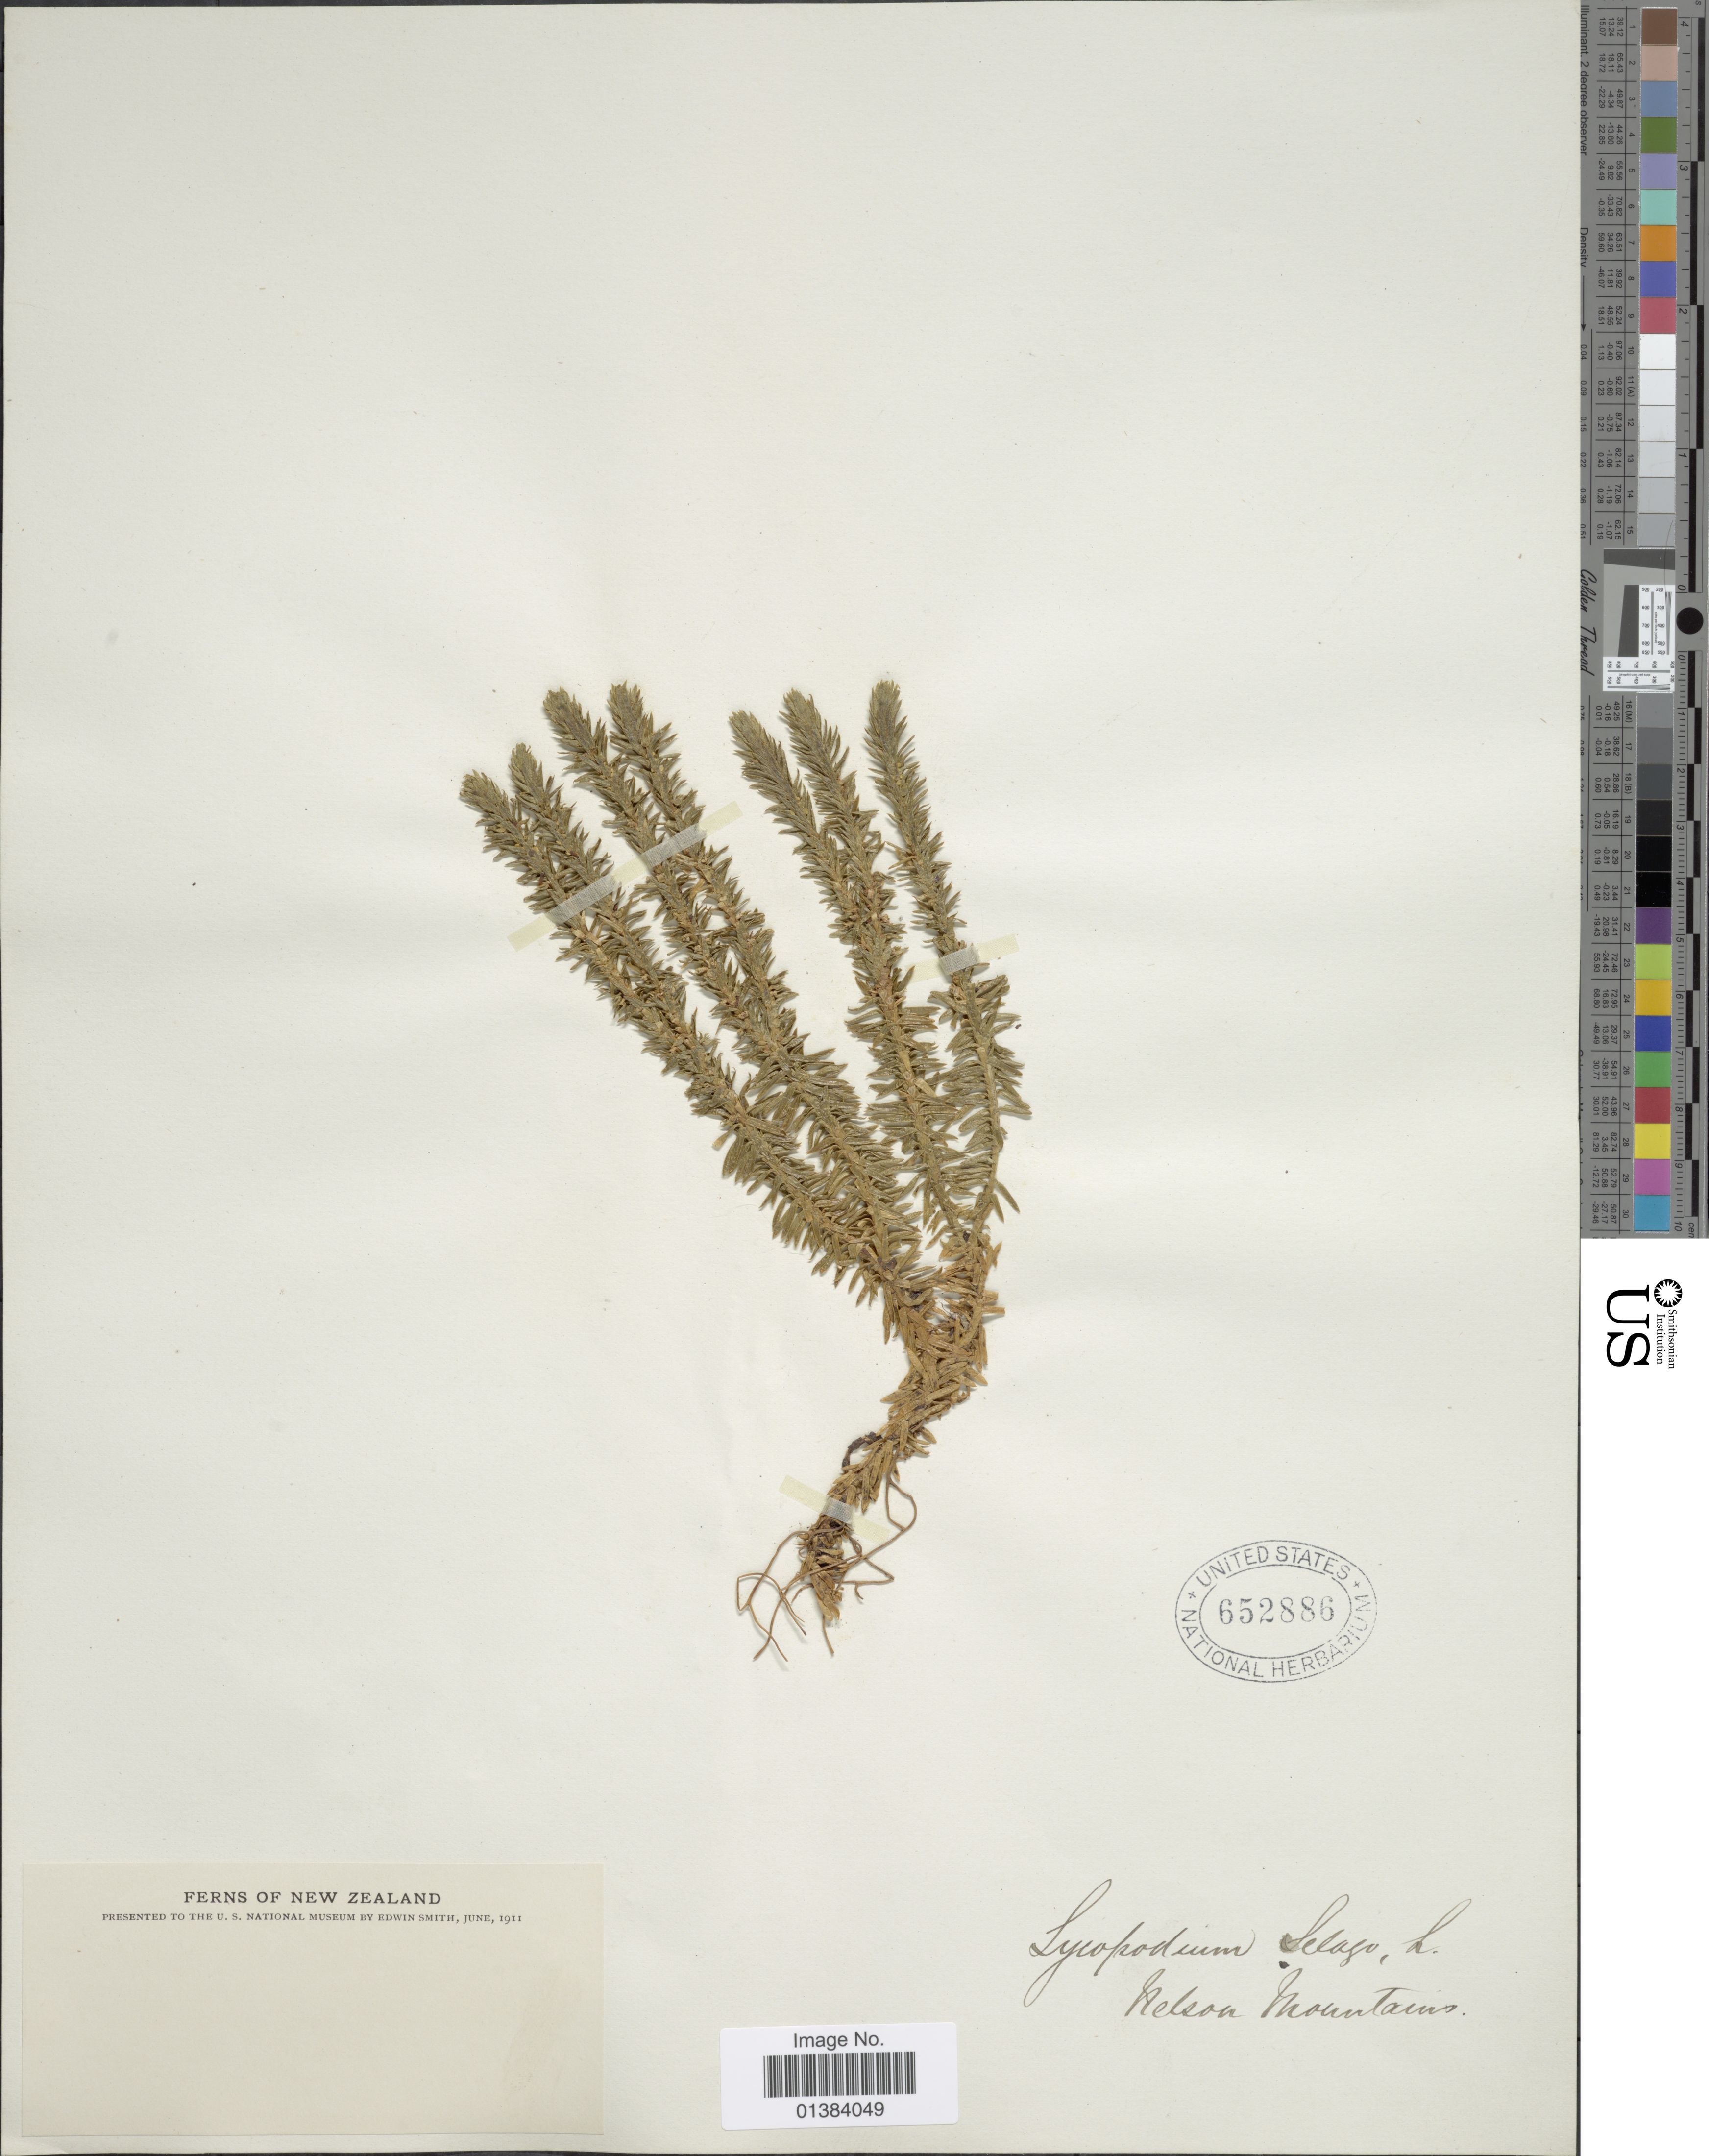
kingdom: Plantae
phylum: Tracheophyta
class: Lycopodiopsida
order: Lycopodiales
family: Lycopodiaceae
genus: Huperzia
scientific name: Huperzia selago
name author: (L.) Bernh. ex Schrank & Mart.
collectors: E. B. Smith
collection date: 1911-06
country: New Zealand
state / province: Nelson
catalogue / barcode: US 652886